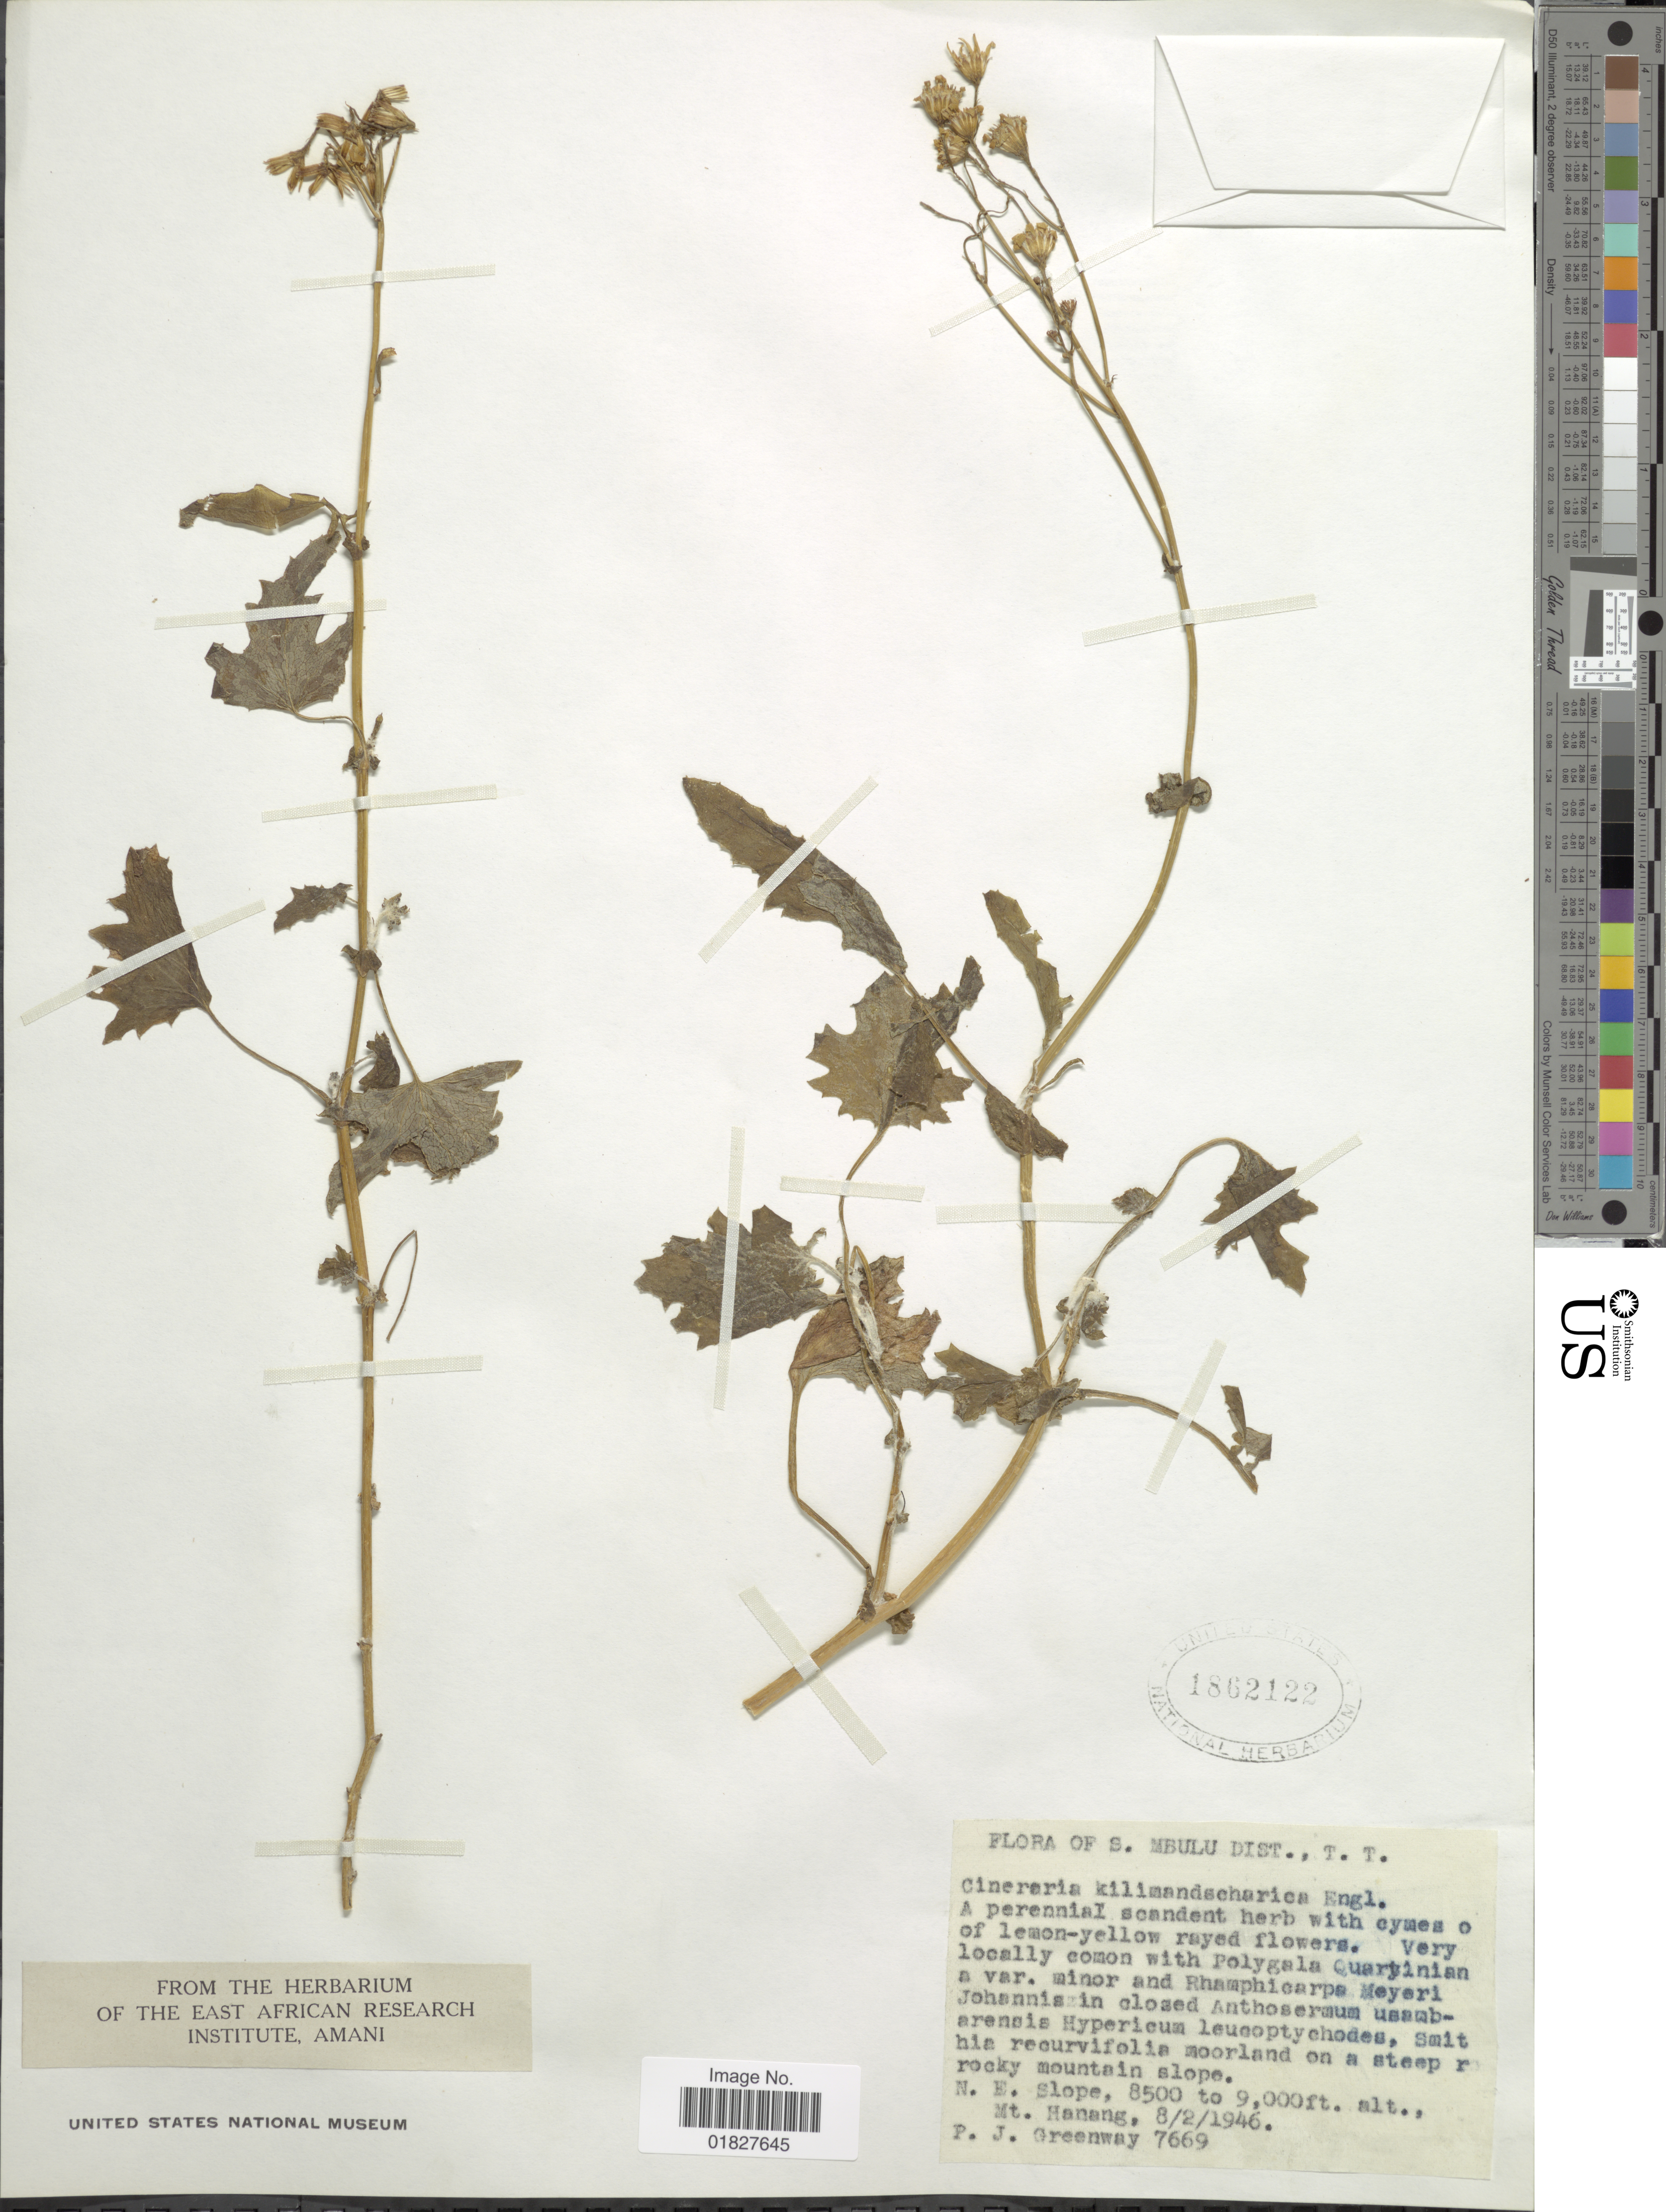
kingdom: Plantae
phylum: Tracheophyta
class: Magnoliopsida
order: Asterales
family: Asteraceae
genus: Cineraria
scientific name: Cineraria deltoidea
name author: Sond.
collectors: P. J. Greenway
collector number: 7669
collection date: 1946-02-08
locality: Mbulu Dist., T. T., N. E. slope, Mt. Hanang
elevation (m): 2743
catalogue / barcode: US 1862122